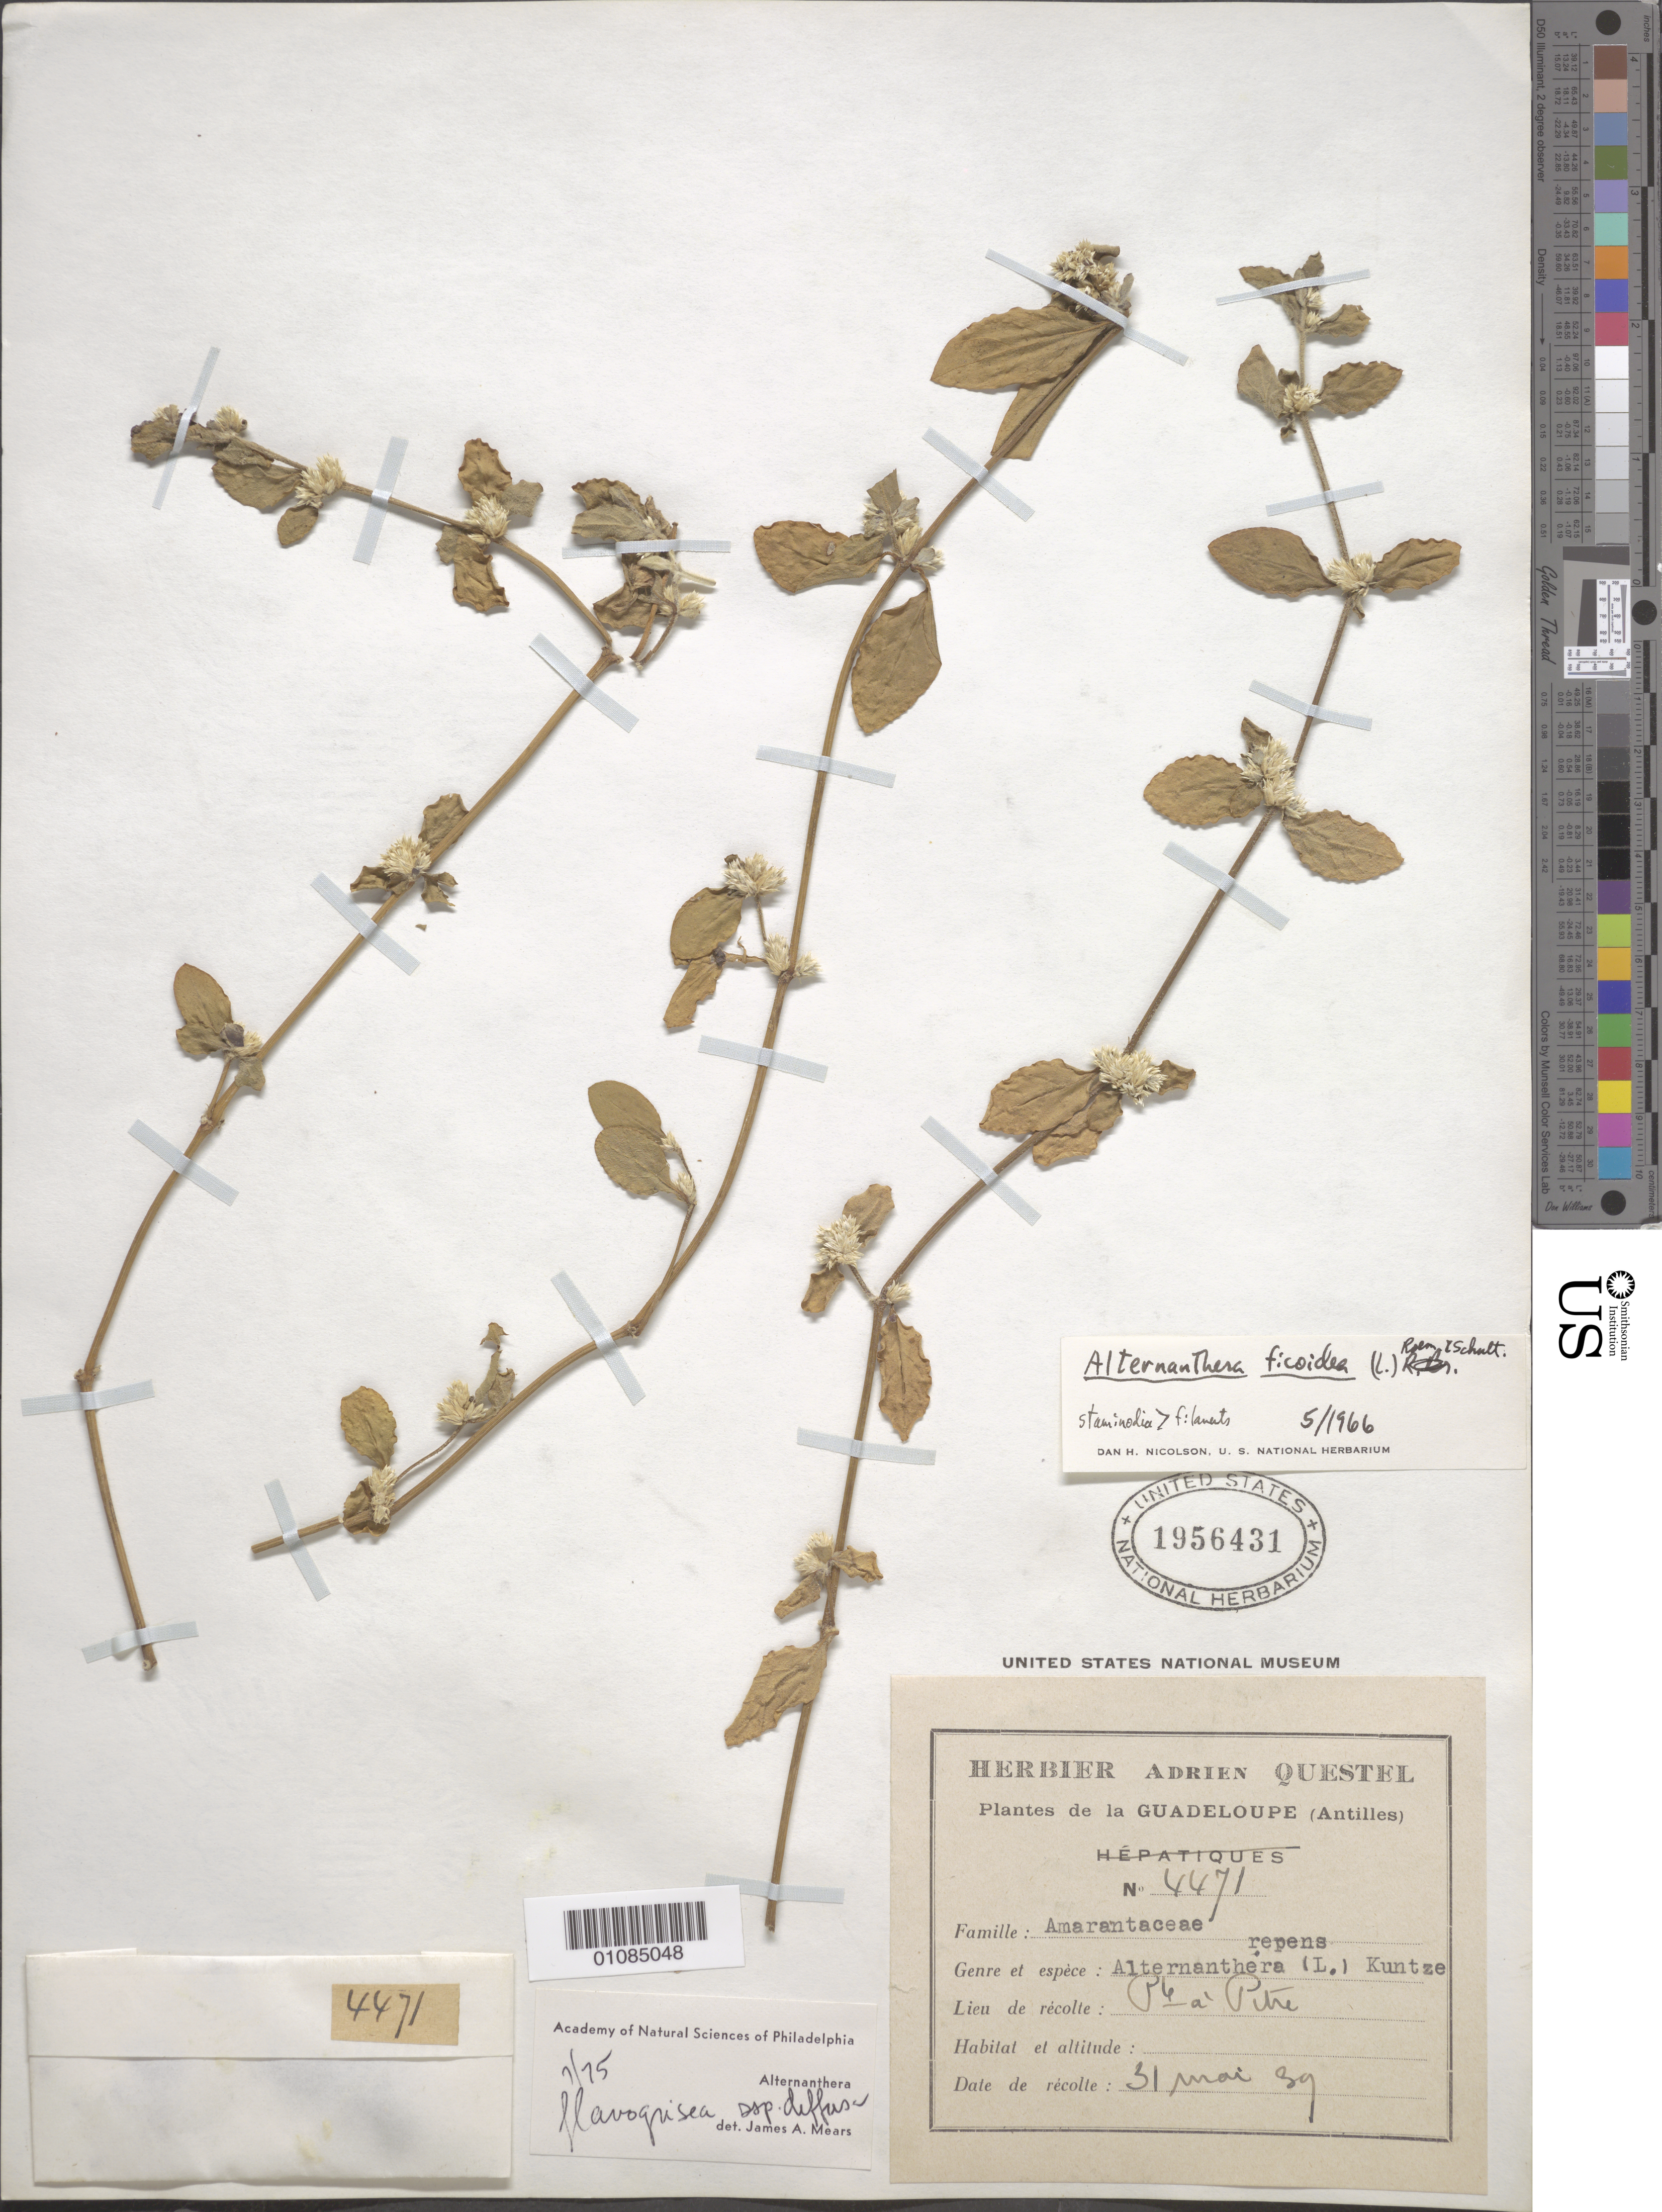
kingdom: Plantae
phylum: Tracheophyta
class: Magnoliopsida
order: Caryophyllales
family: Amaranthaceae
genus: Alternanthera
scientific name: Alternanthera flavogrisea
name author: Urb.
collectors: A. Questel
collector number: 4471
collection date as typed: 31 May 1939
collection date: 1939-05-31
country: Guadeloupe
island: Grande Terre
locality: Pte. a Pitre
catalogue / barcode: US 1956431